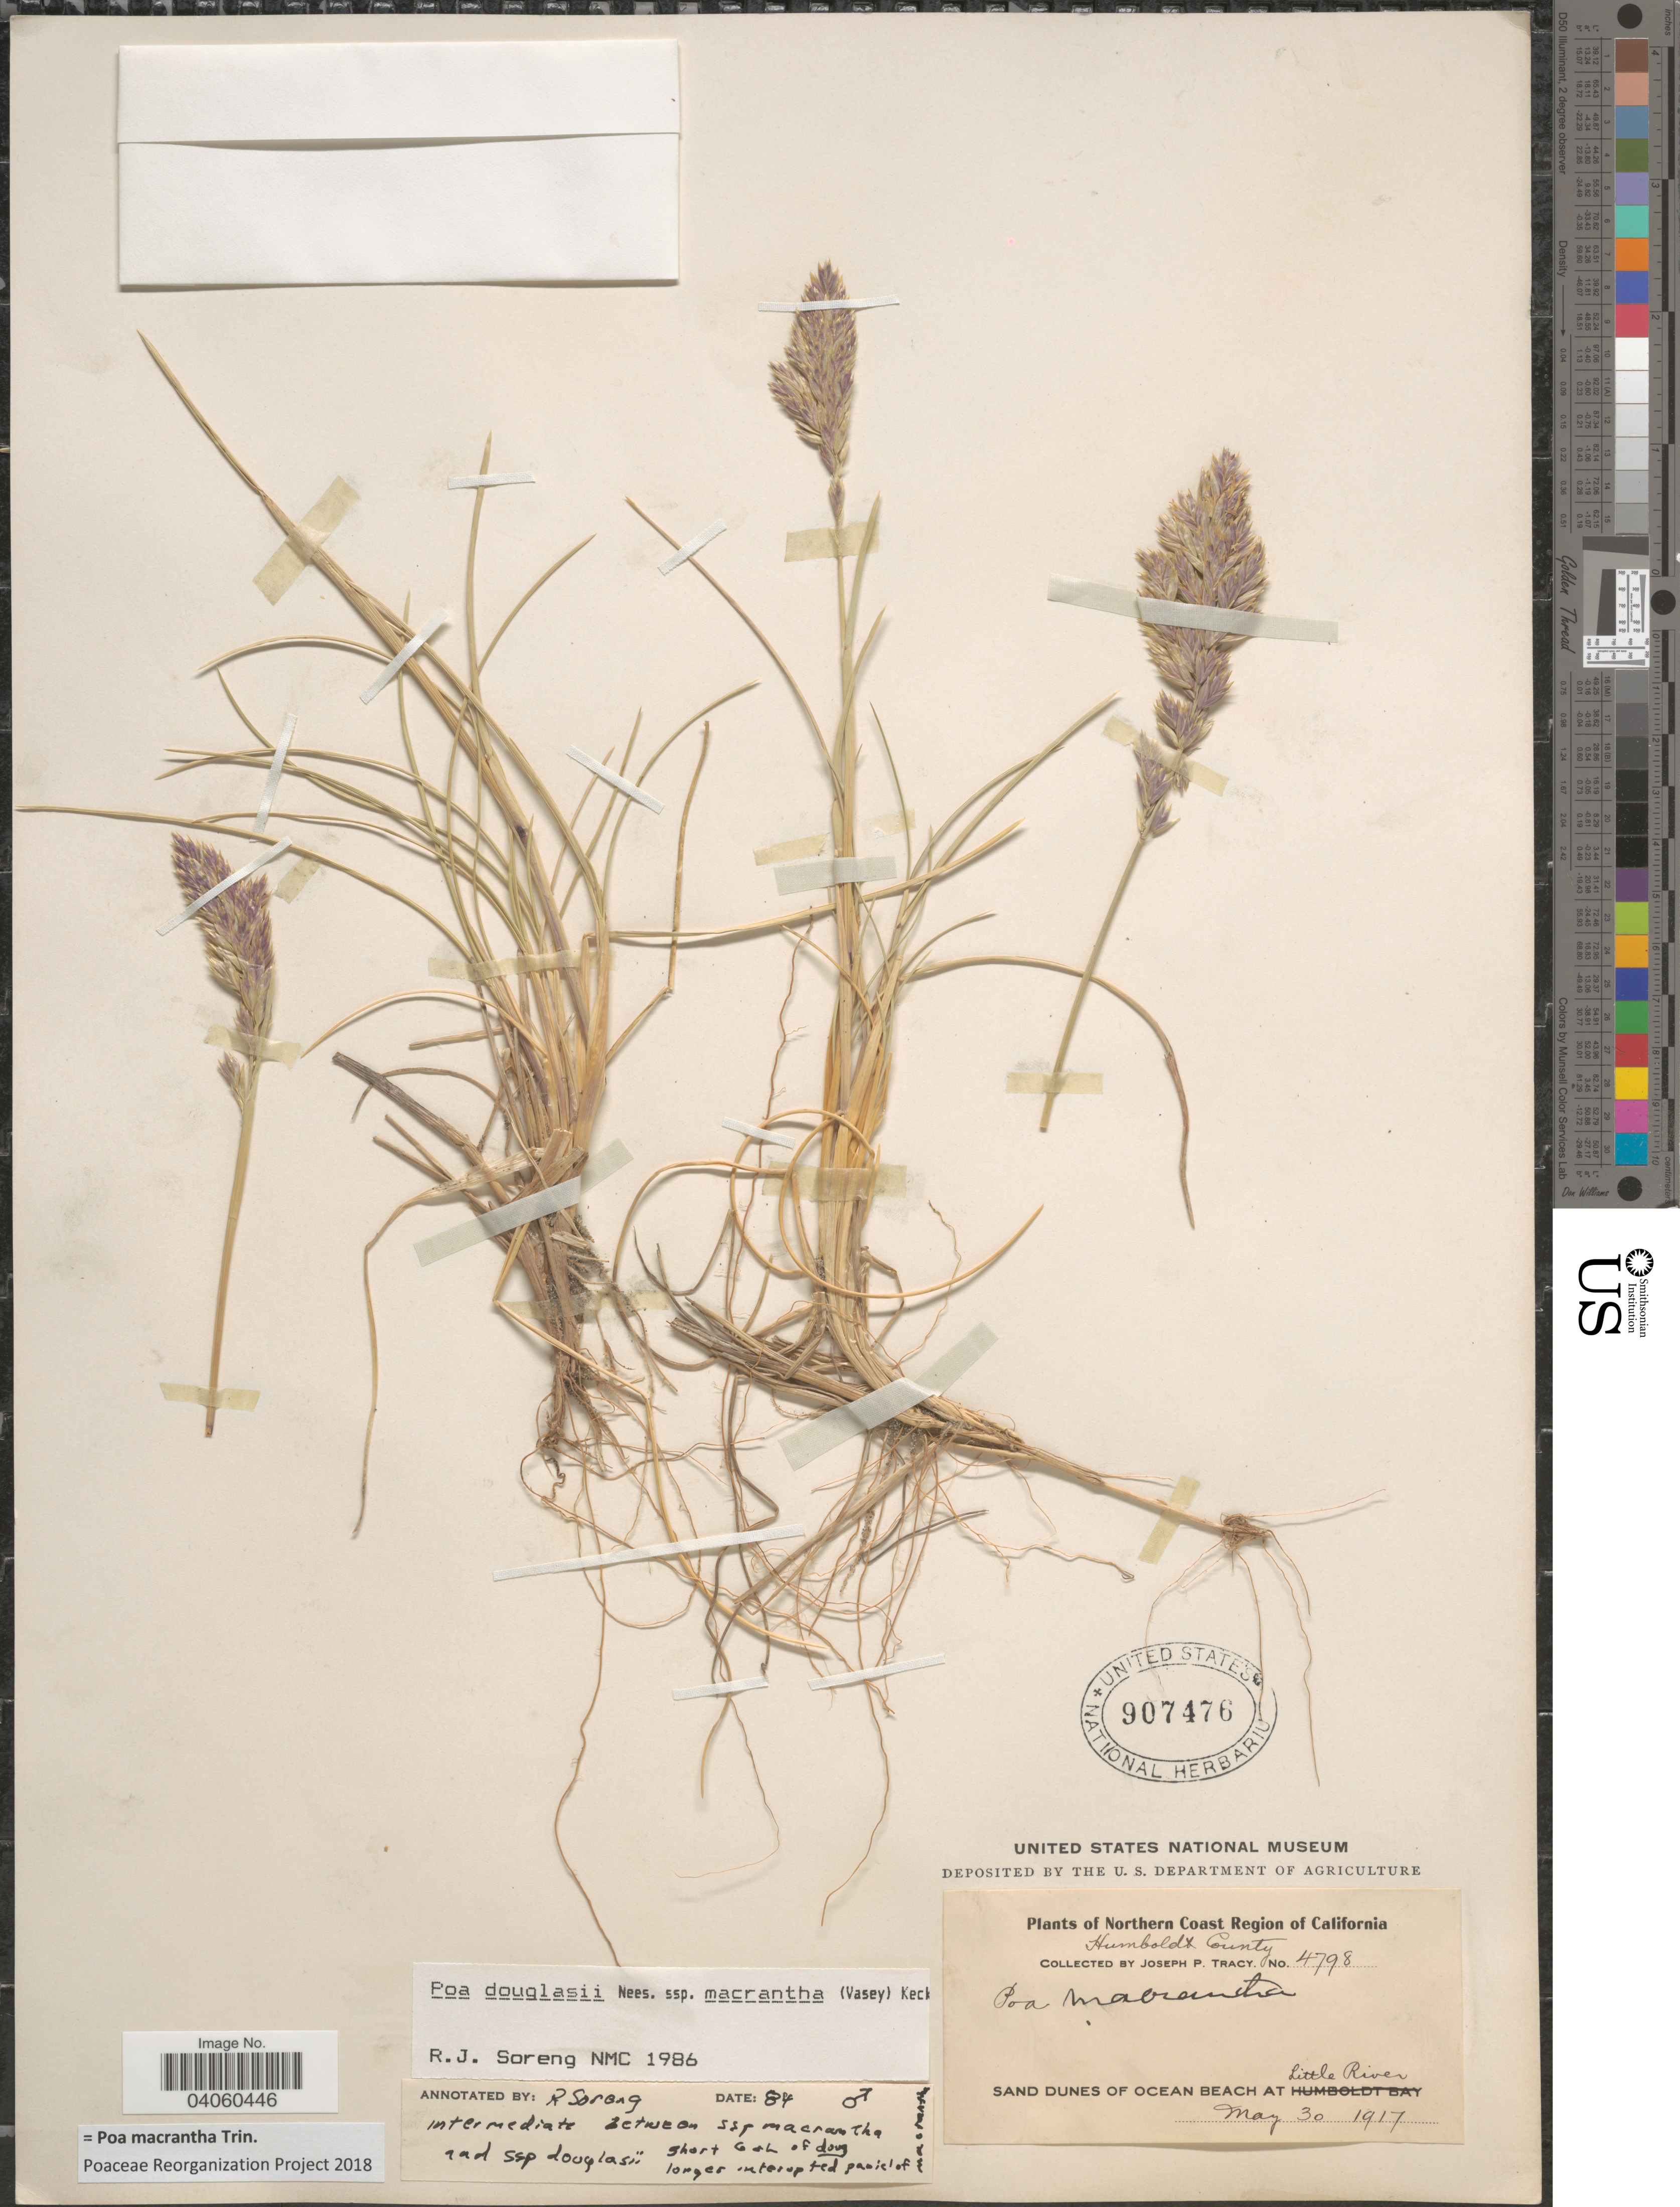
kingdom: Plantae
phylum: Tracheophyta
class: Liliopsida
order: Poales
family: Poaceae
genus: Poa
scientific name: Poa macrantha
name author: Vasey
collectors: J. Tracy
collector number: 4798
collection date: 1917-05-30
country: United States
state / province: California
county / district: Humboldt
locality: Northern Coast Region of California. Humboldt County. Sand dunes of Ocean Beach at Little River.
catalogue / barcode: US 907476